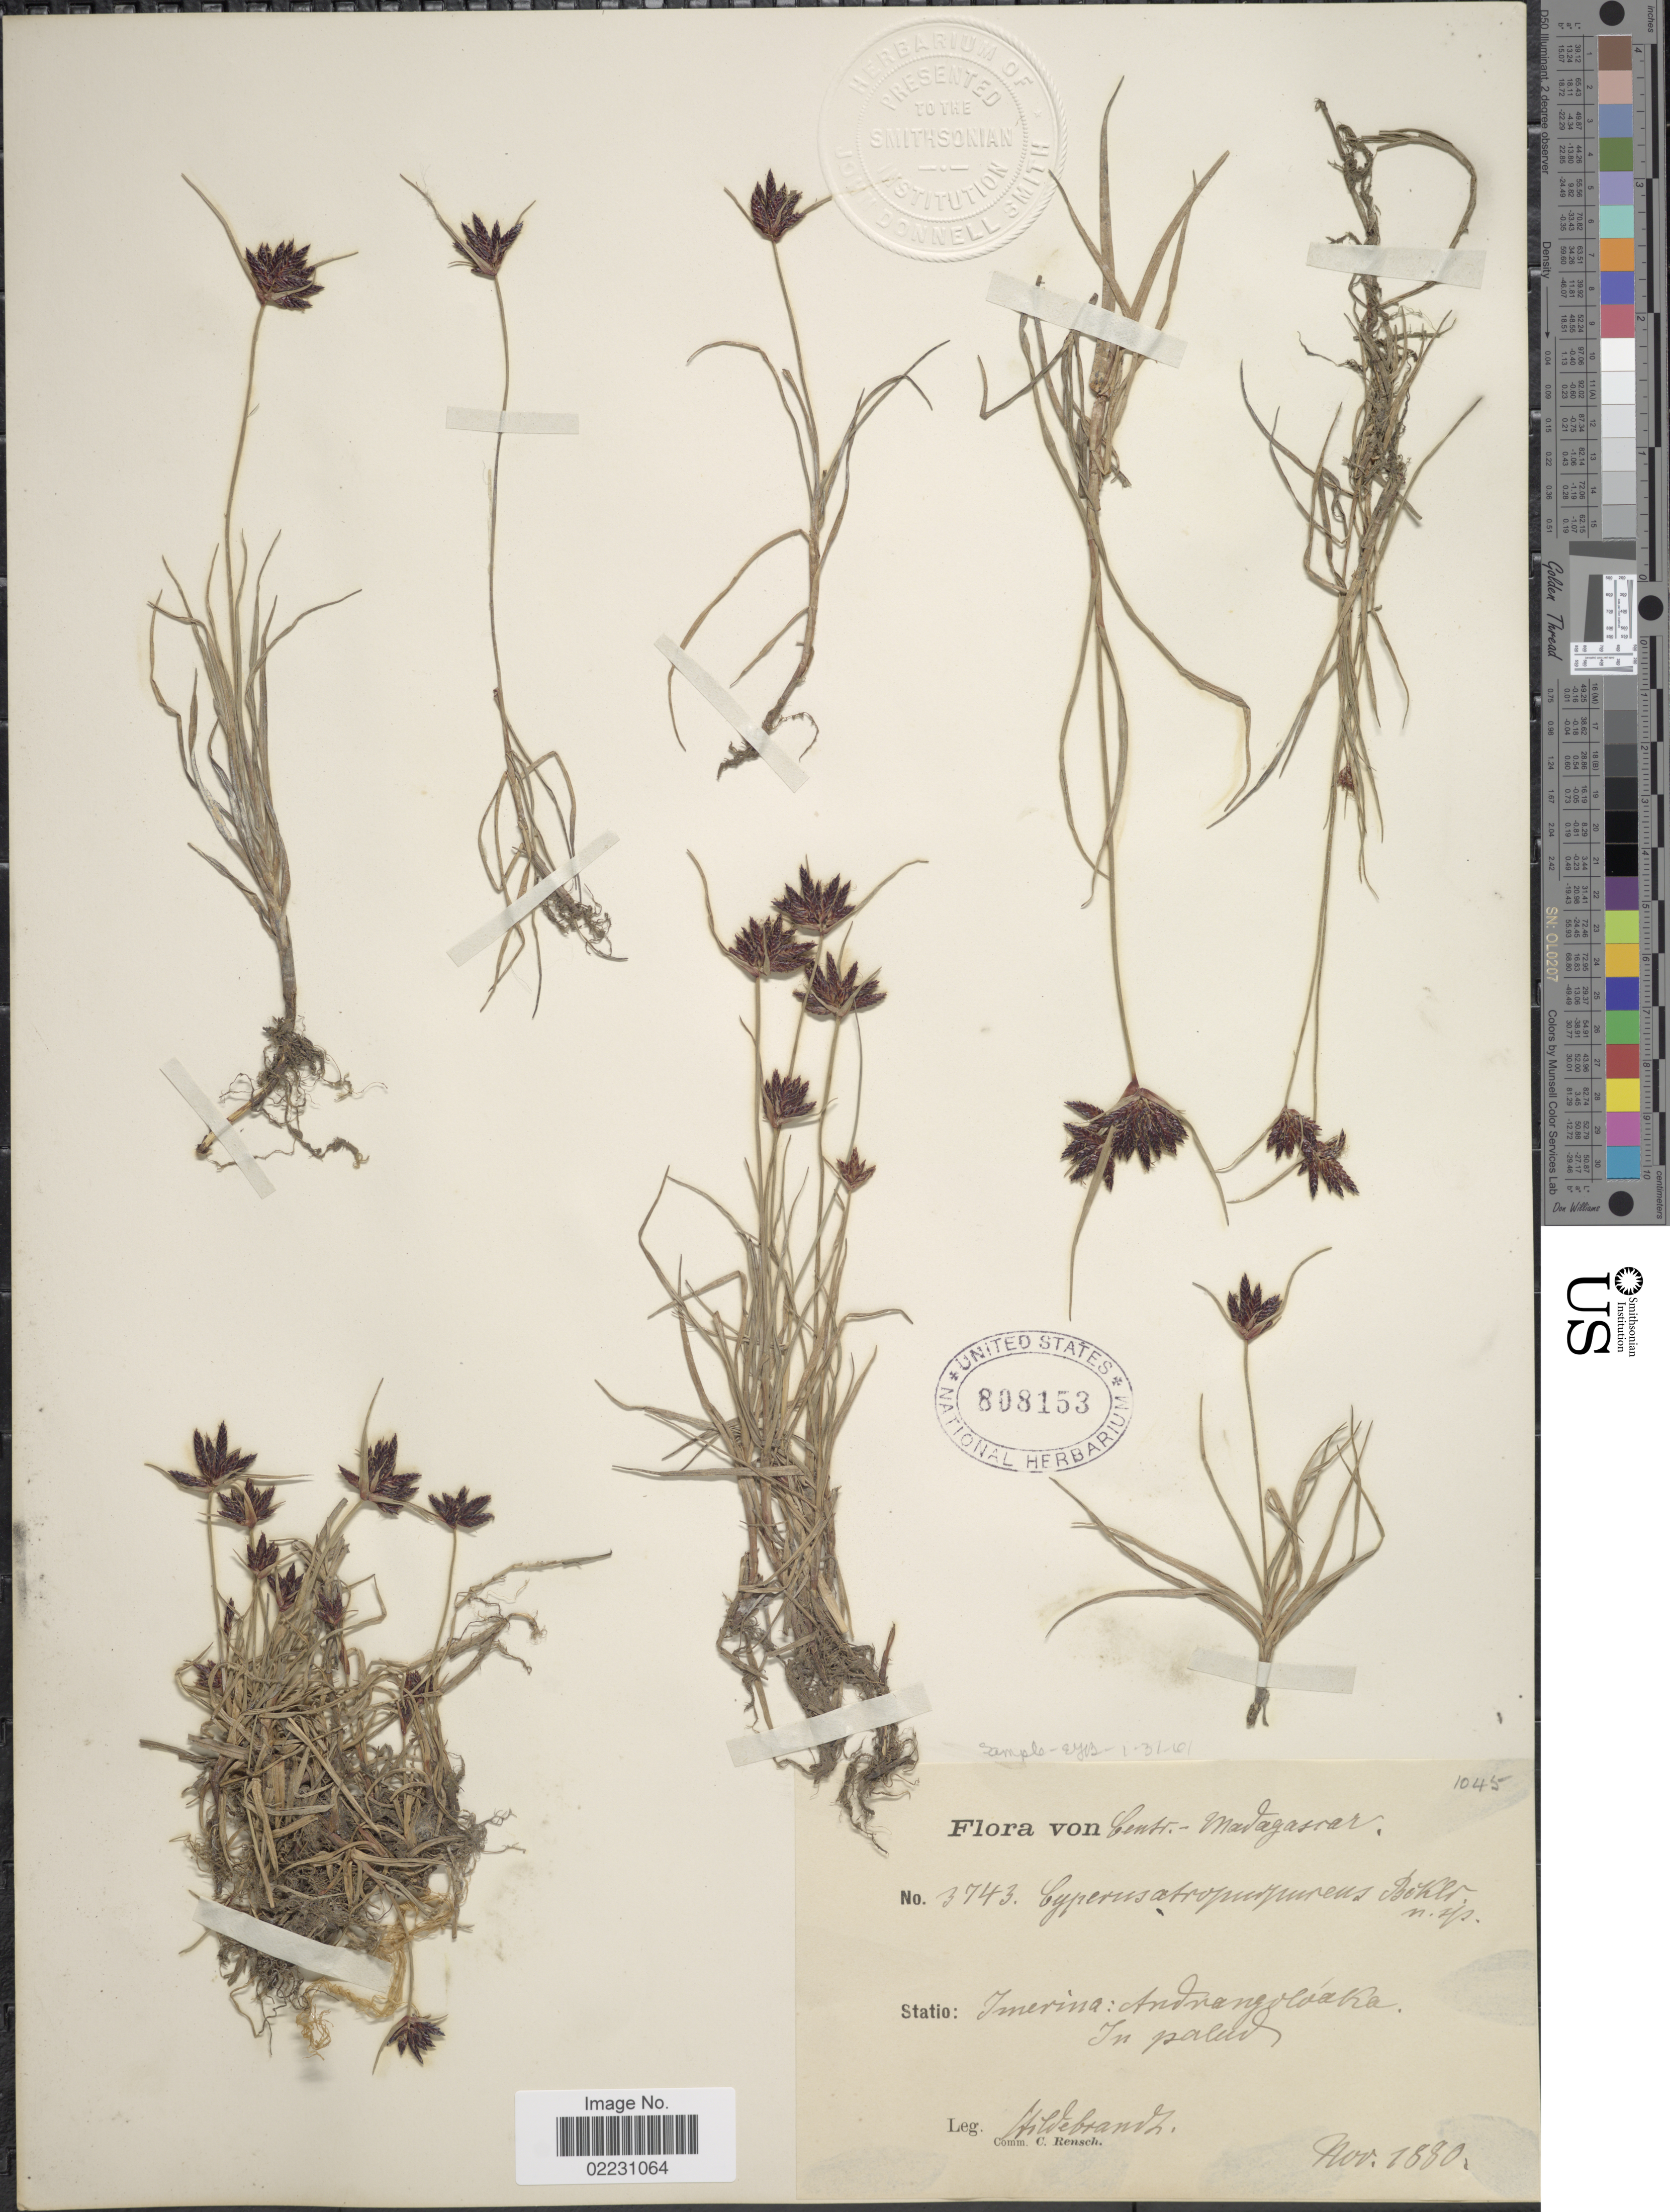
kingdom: Plantae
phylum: Tracheophyta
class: Liliopsida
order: Poales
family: Cyperaceae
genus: Cyperus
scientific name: Cyperus atropurpureus Boeckeler, nom. illeg.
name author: Boeckeler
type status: Type Collection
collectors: J. Hildebrandt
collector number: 3743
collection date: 1880-11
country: Madagascar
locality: Centr.- Madagascar, Statio Imerina: Andrangoloaka. In palud.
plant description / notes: Potential type of Cyperus chermezonii Kük. Specimen retrieved from general collection and stored at Type Register.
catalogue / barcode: US 808153